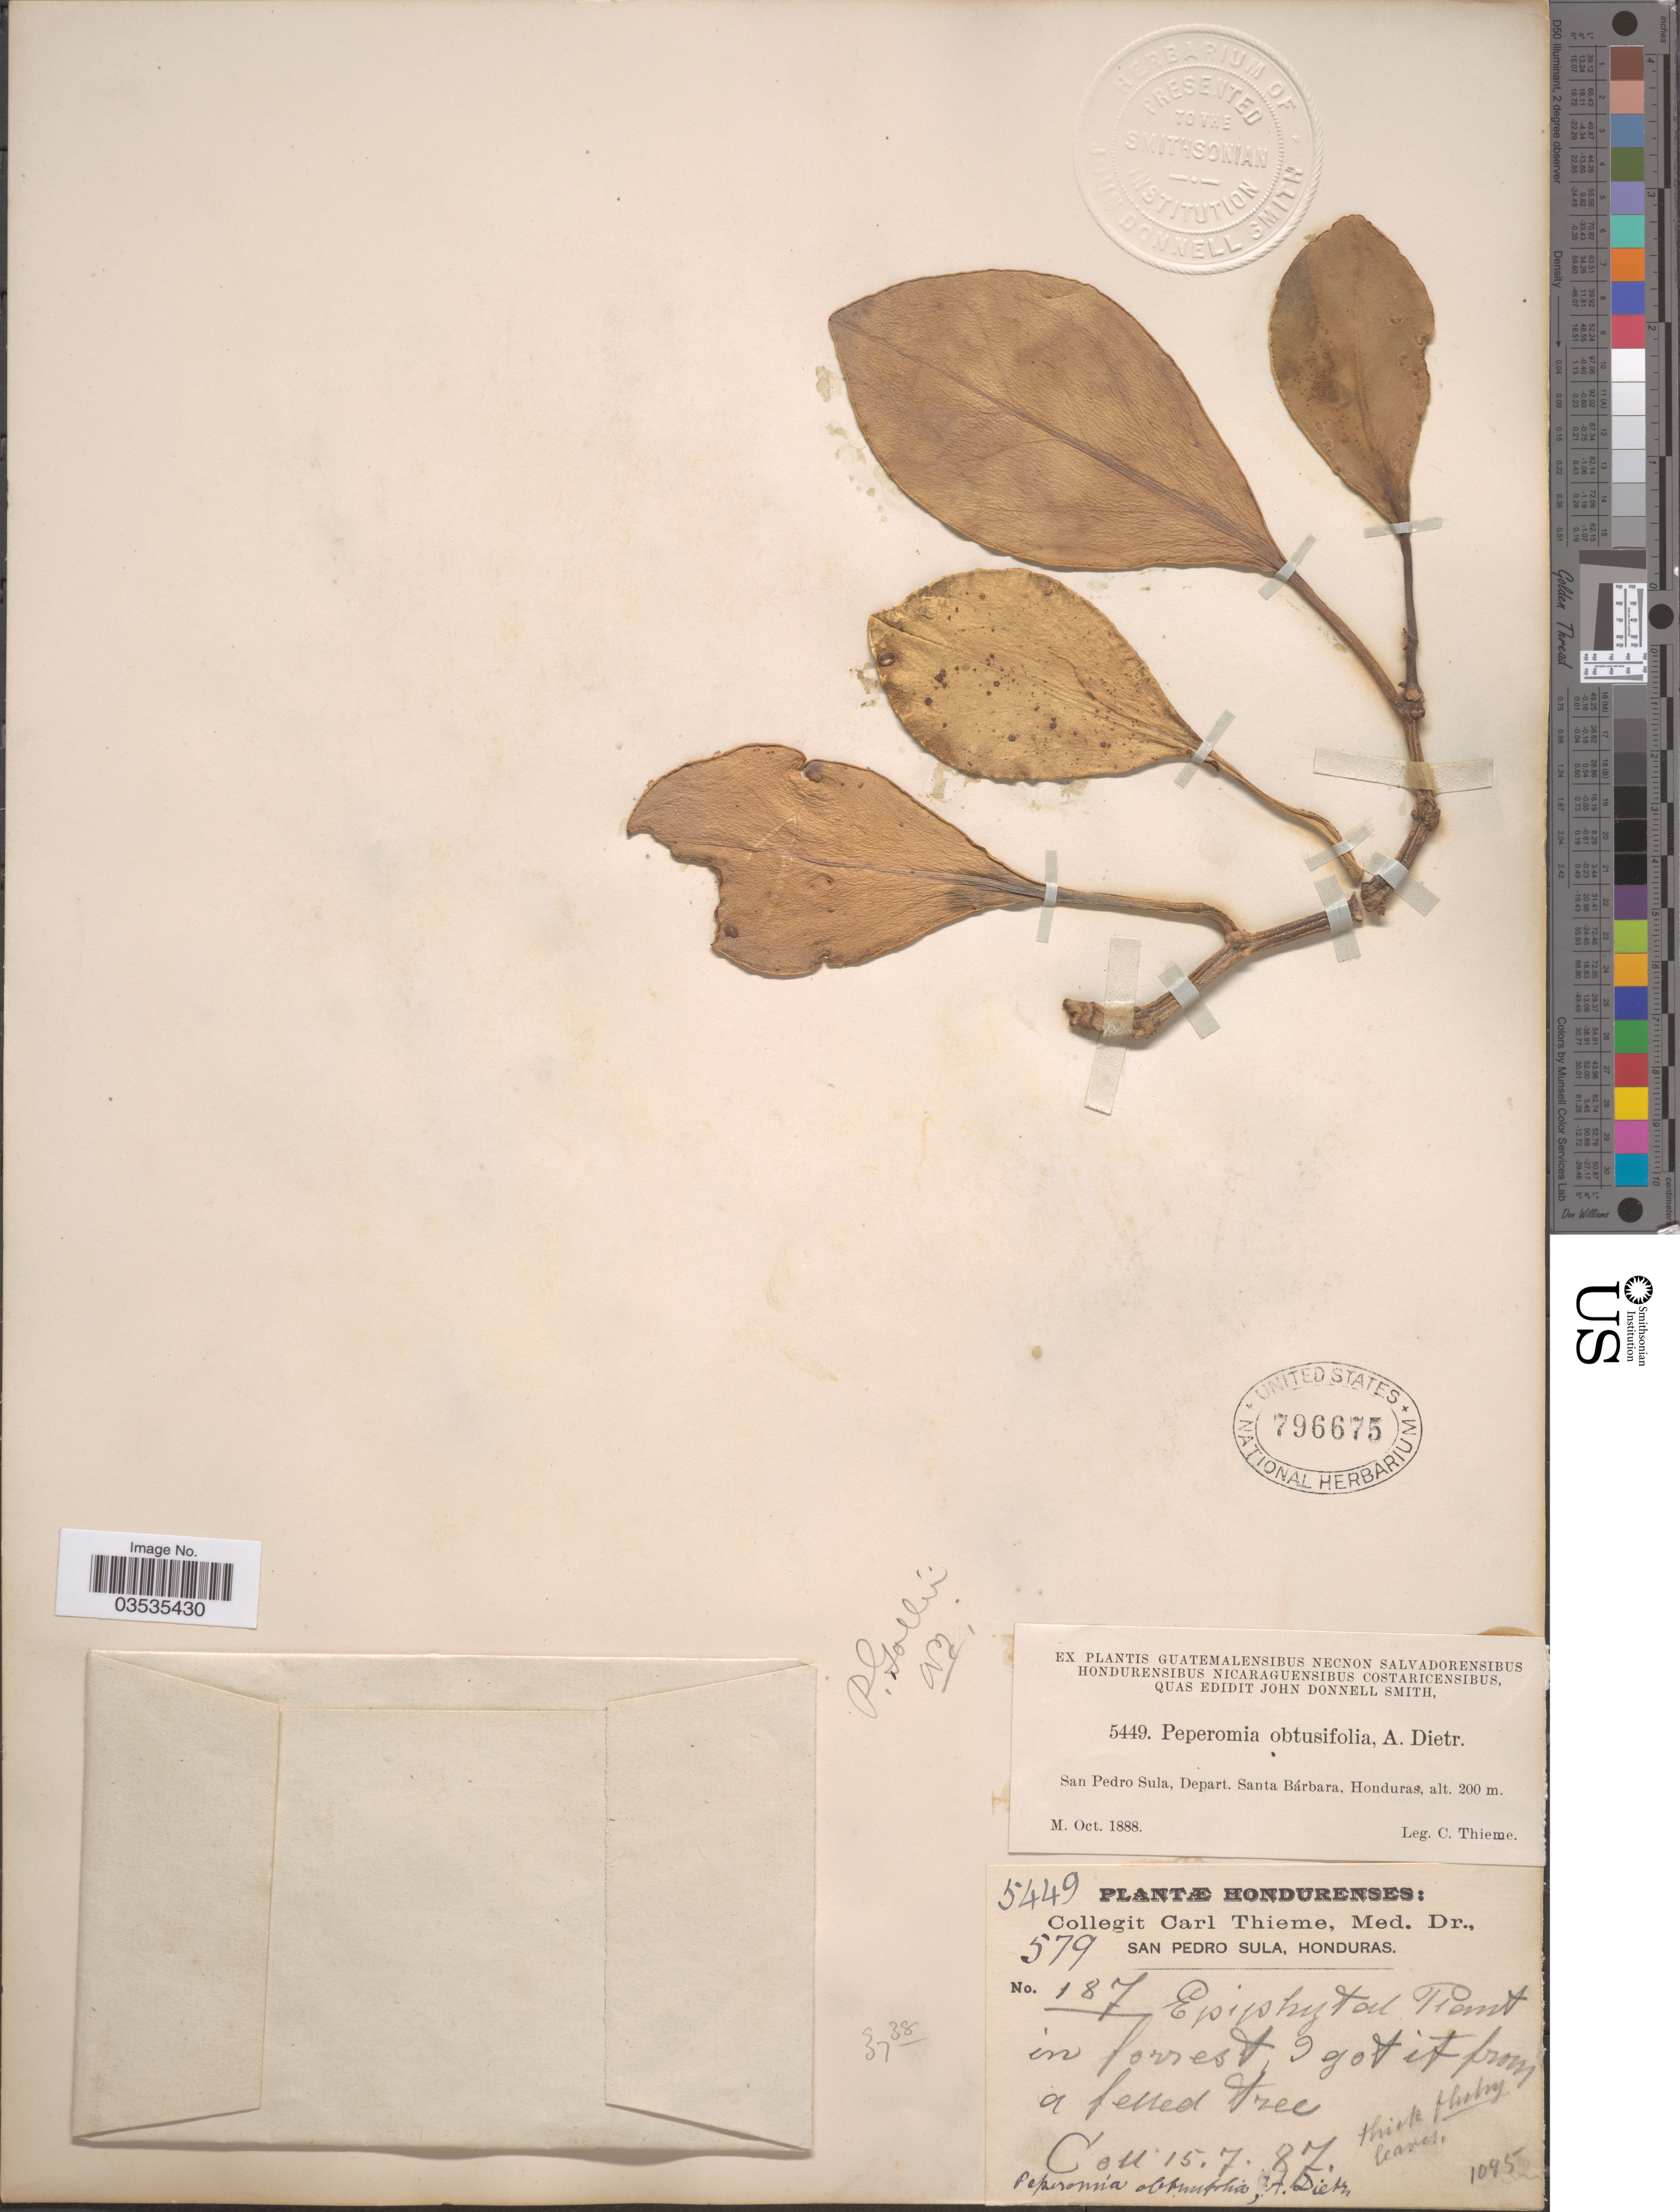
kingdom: Plantae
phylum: Tracheophyta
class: Magnoliopsida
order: Piperales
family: Piperaceae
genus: Peperomia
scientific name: Peperomia gollii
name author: Trel.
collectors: C. Thieme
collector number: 5449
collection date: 1888-10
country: Honduras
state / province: Santa Barbara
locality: San Pedro Sula, Depart. Santa Bárbara.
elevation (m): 200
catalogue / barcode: US 796675